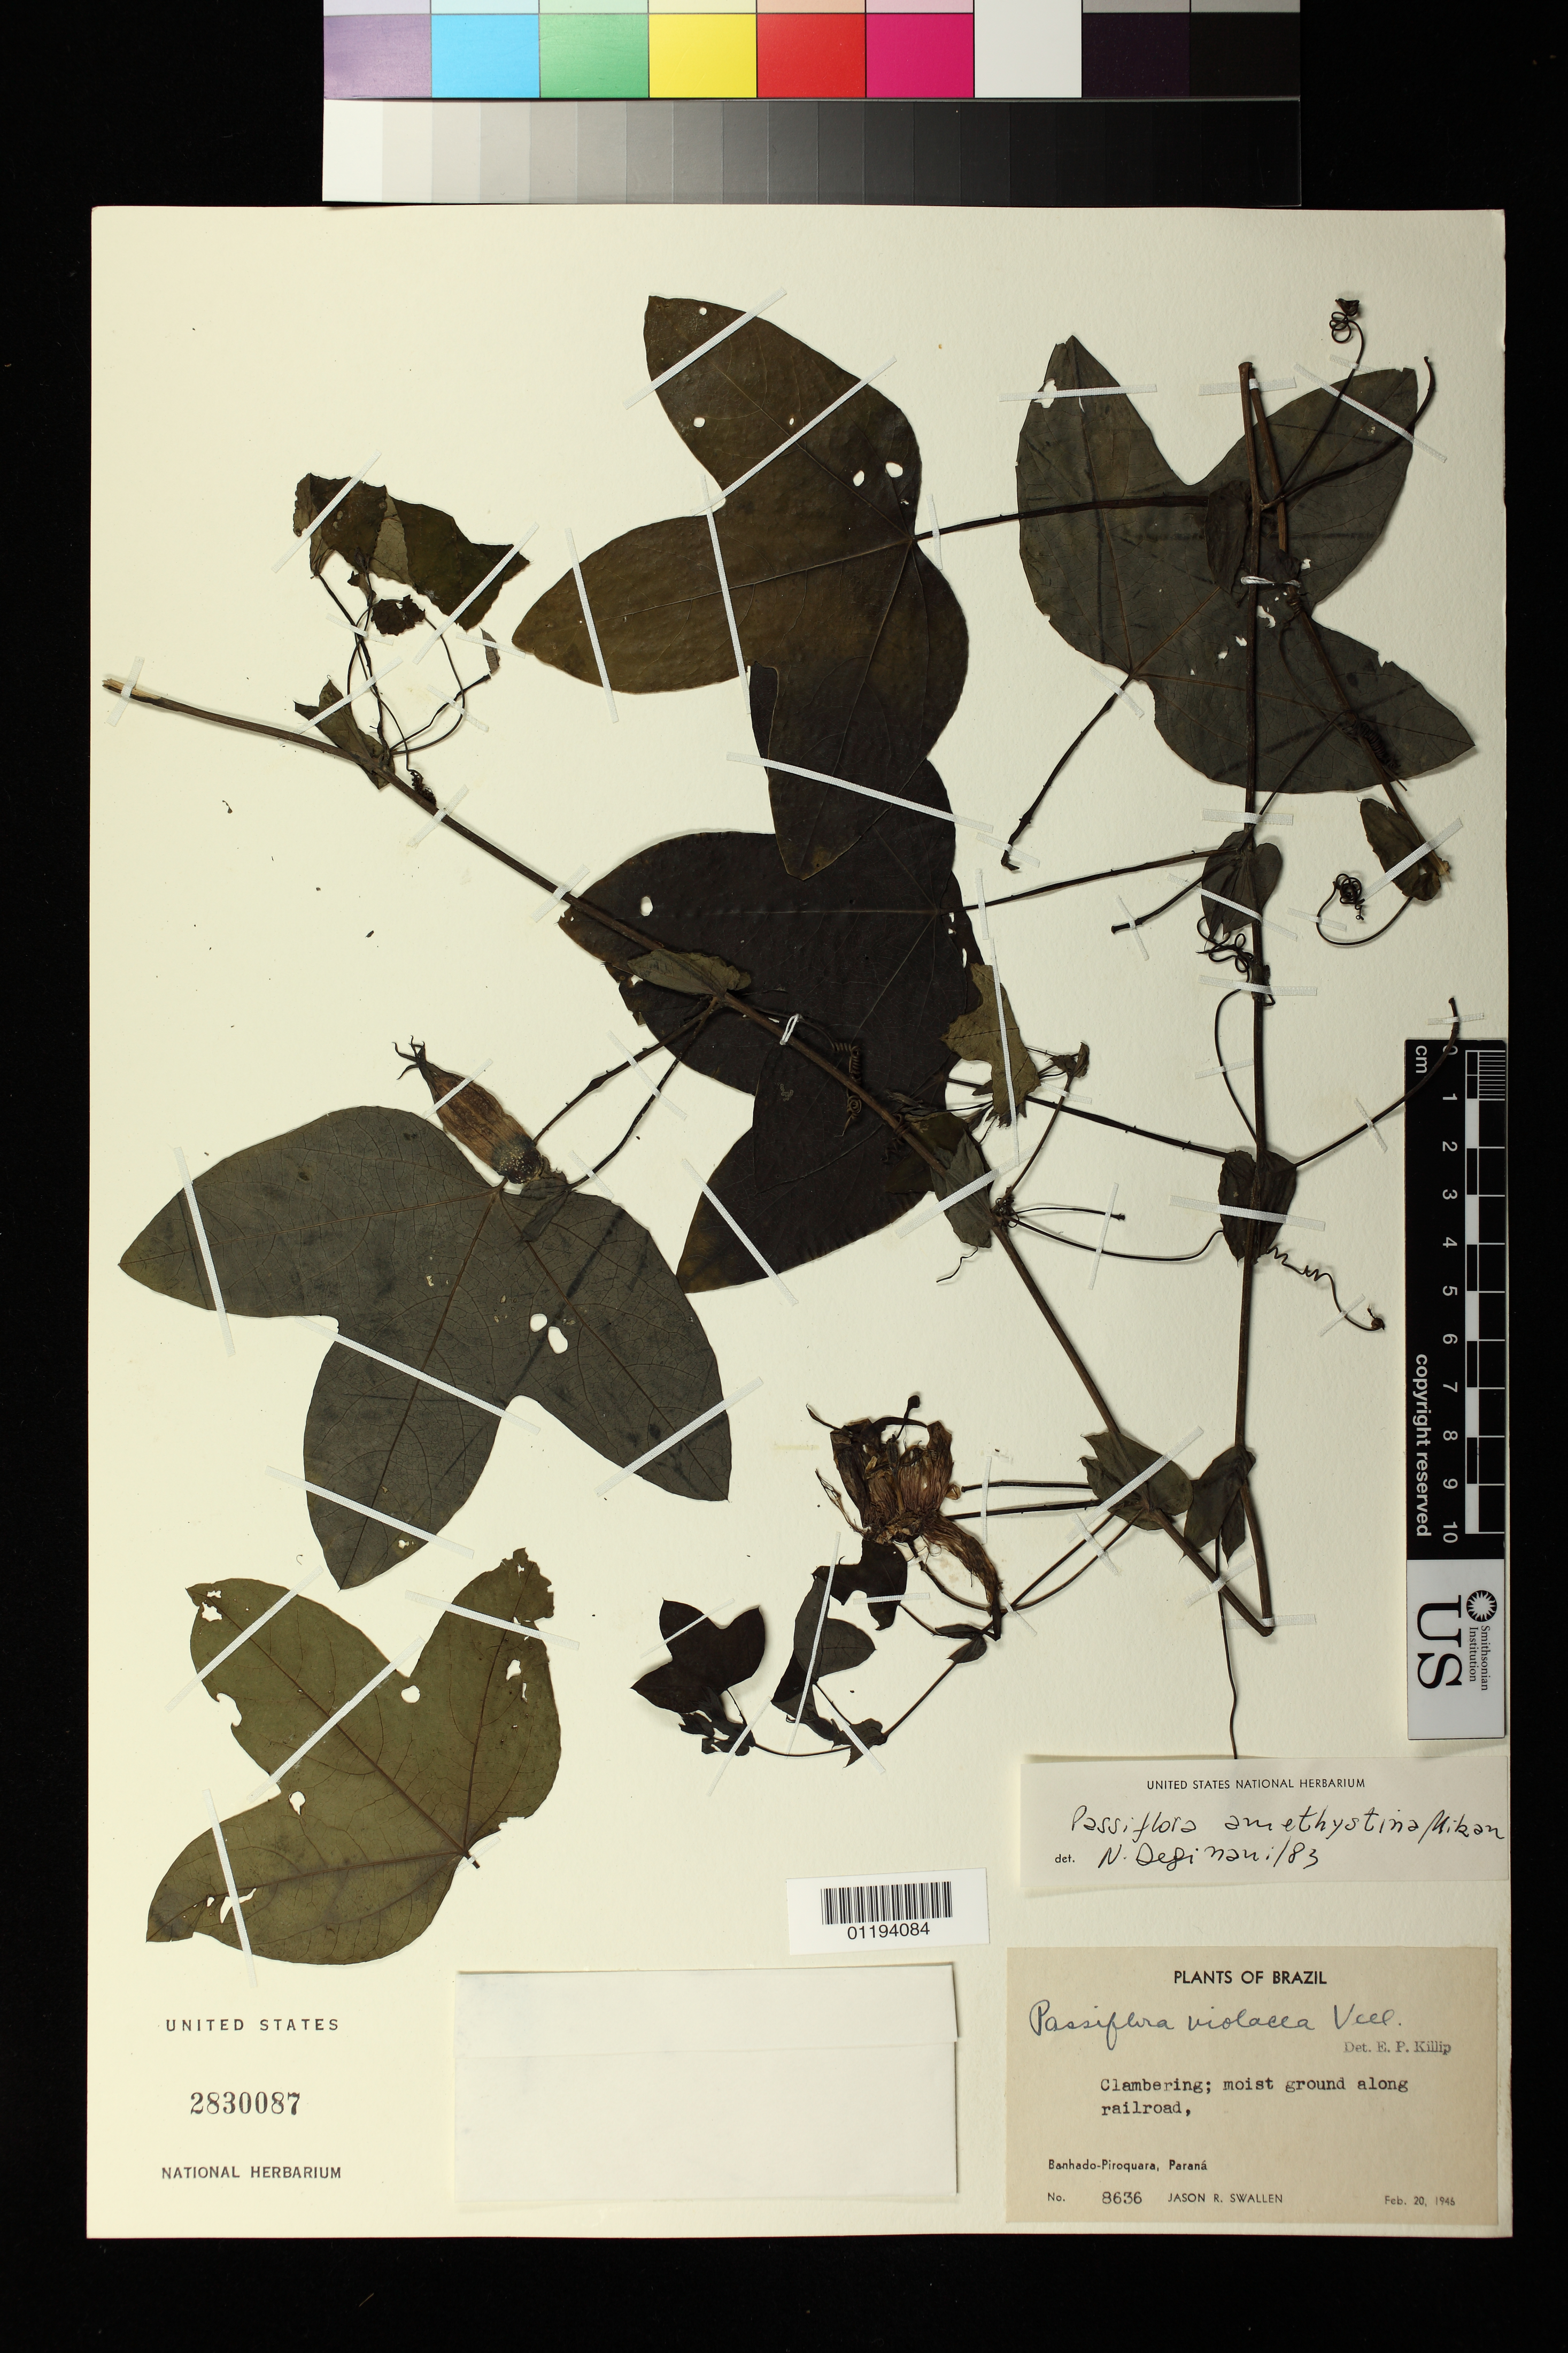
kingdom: Plantae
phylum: Tracheophyta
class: Magnoliopsida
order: Malpighiales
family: Passifloraceae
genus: Passiflora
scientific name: Passiflora amethystina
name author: J.C. Mikan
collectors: J. R. Swallen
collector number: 8636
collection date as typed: Feb 20 1946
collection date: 1946-02-20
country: Brazil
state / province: Paraná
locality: Moist ground along railroad. Banhado-Piroquara [Piraquara], Parana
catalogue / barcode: US 2830087